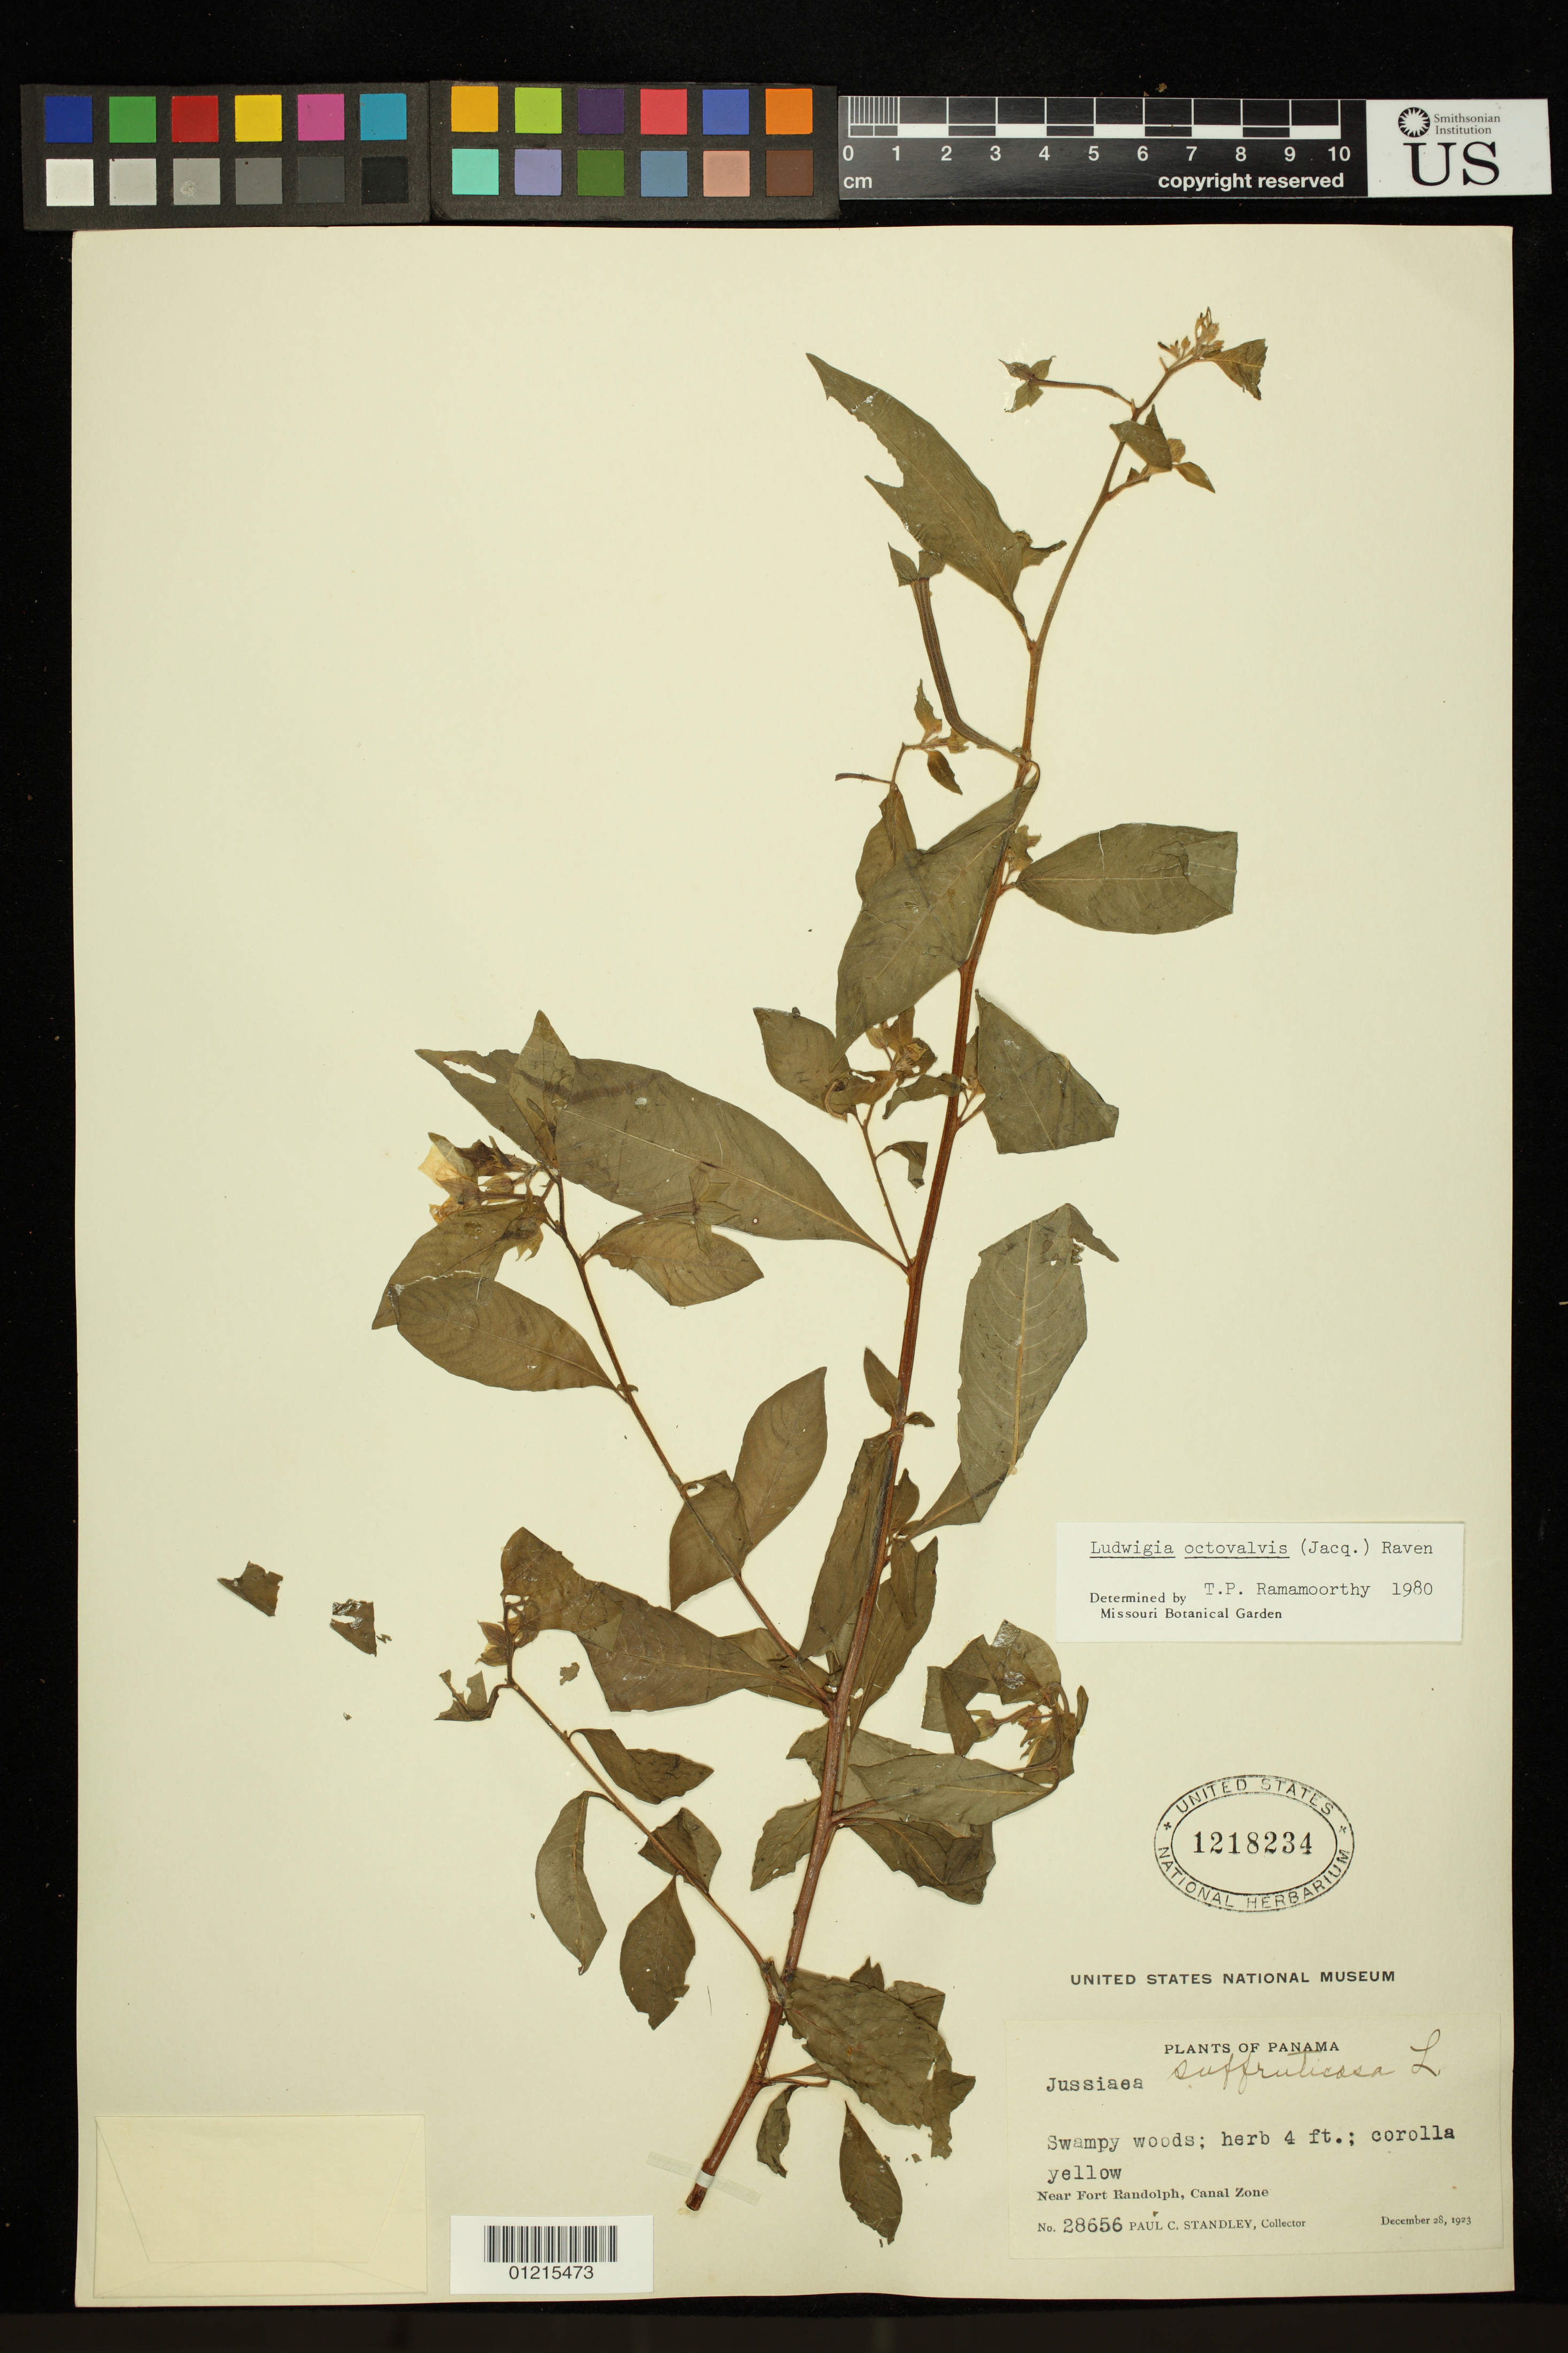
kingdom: Plantae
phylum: Tracheophyta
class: Magnoliopsida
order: Myrtales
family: Onagraceae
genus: Ludwigia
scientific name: Ludwigia octovalvis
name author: (Jacq.) P.H. Raven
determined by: Ramamoorthy, T. P.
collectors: P. C. Standley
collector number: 28656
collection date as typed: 28 Dec 1923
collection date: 1923-12-28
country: Panama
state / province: Colón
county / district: Canal Zone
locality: Near Fort Randolph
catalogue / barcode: US 1218234